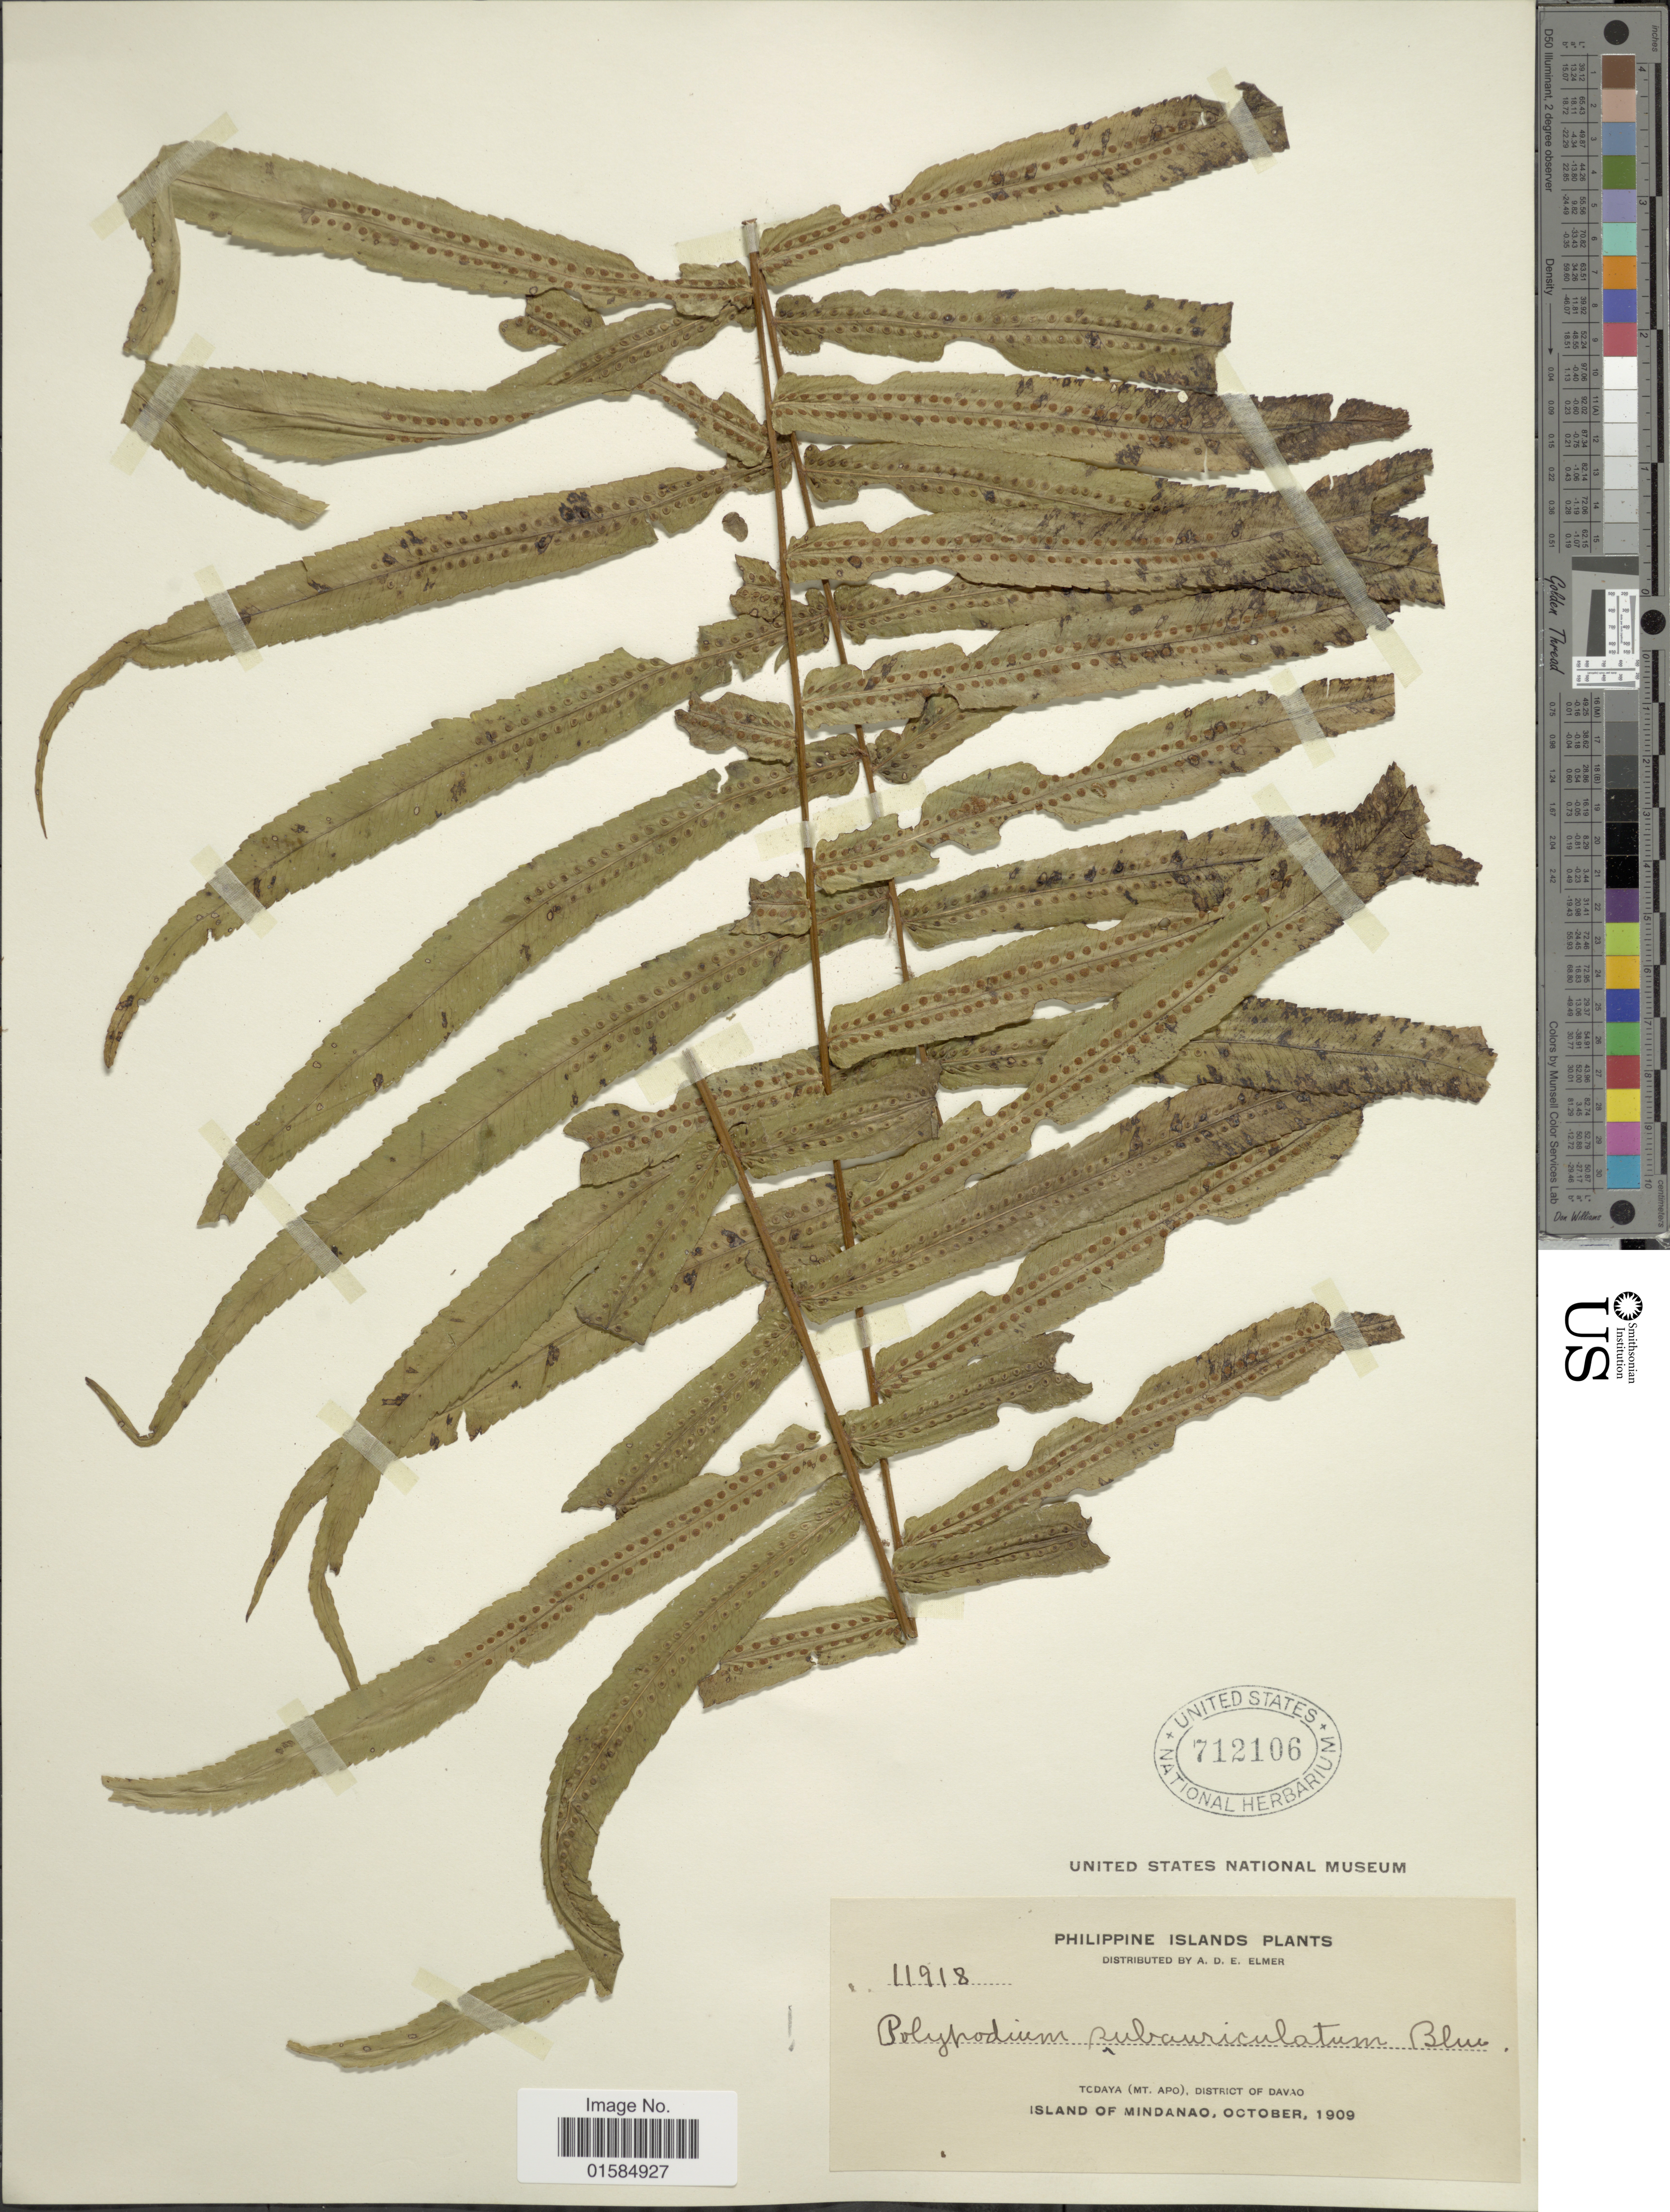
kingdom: Plantae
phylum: Tracheophyta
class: Polypodiopsida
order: Polypodiales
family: Polypodiaceae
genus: Goniophlebium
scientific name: Goniophlebium subauriculatum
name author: (Blume) C. Presl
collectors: A. D. E. Elmer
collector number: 11918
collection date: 1909-10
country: Philippines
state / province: Davao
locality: Philippine Islands, Todaya (Mt. Apo), District of Davao, Island of Mindanao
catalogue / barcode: US 712106